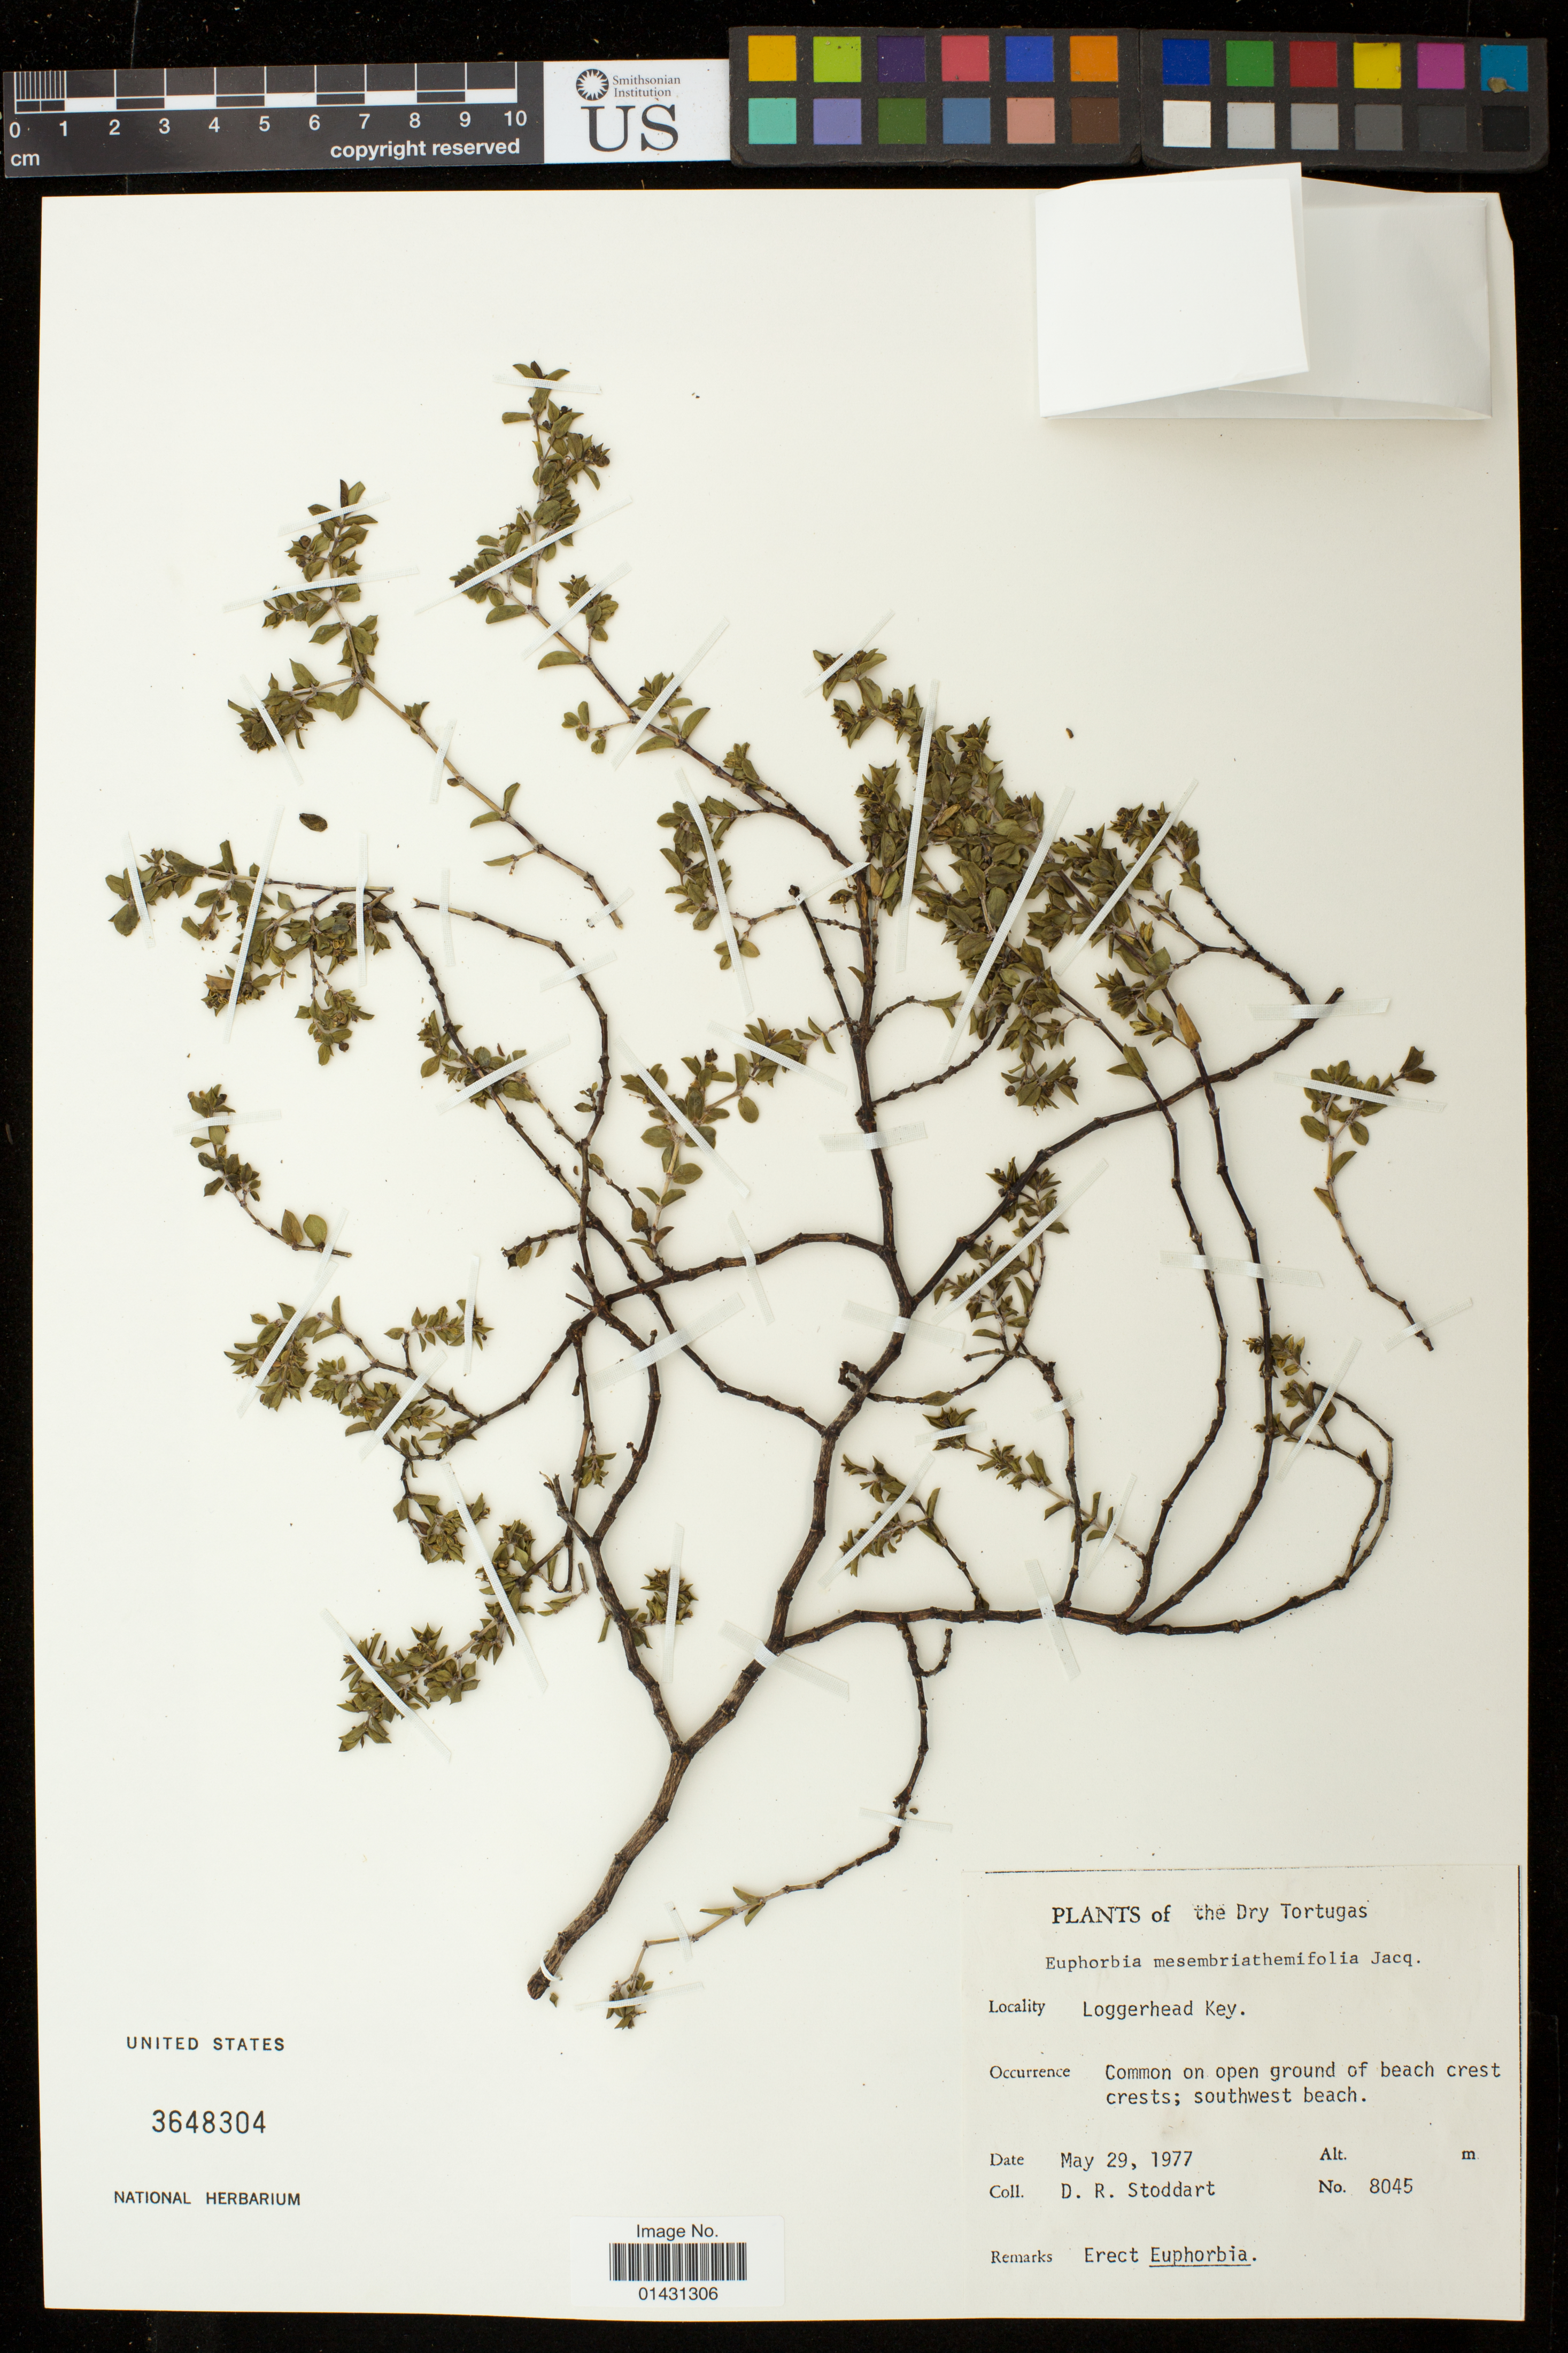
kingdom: Plantae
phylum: Tracheophyta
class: Magnoliopsida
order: Malpighiales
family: Euphorbiaceae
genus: Euphorbia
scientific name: Euphorbia mesembryanthemifolia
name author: Jacq.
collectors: D. R. Stoddart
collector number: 8045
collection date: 1977-05-29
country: United States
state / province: Florida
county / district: Monroe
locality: Loggerhead Key. southwest beach.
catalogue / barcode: US 3648304